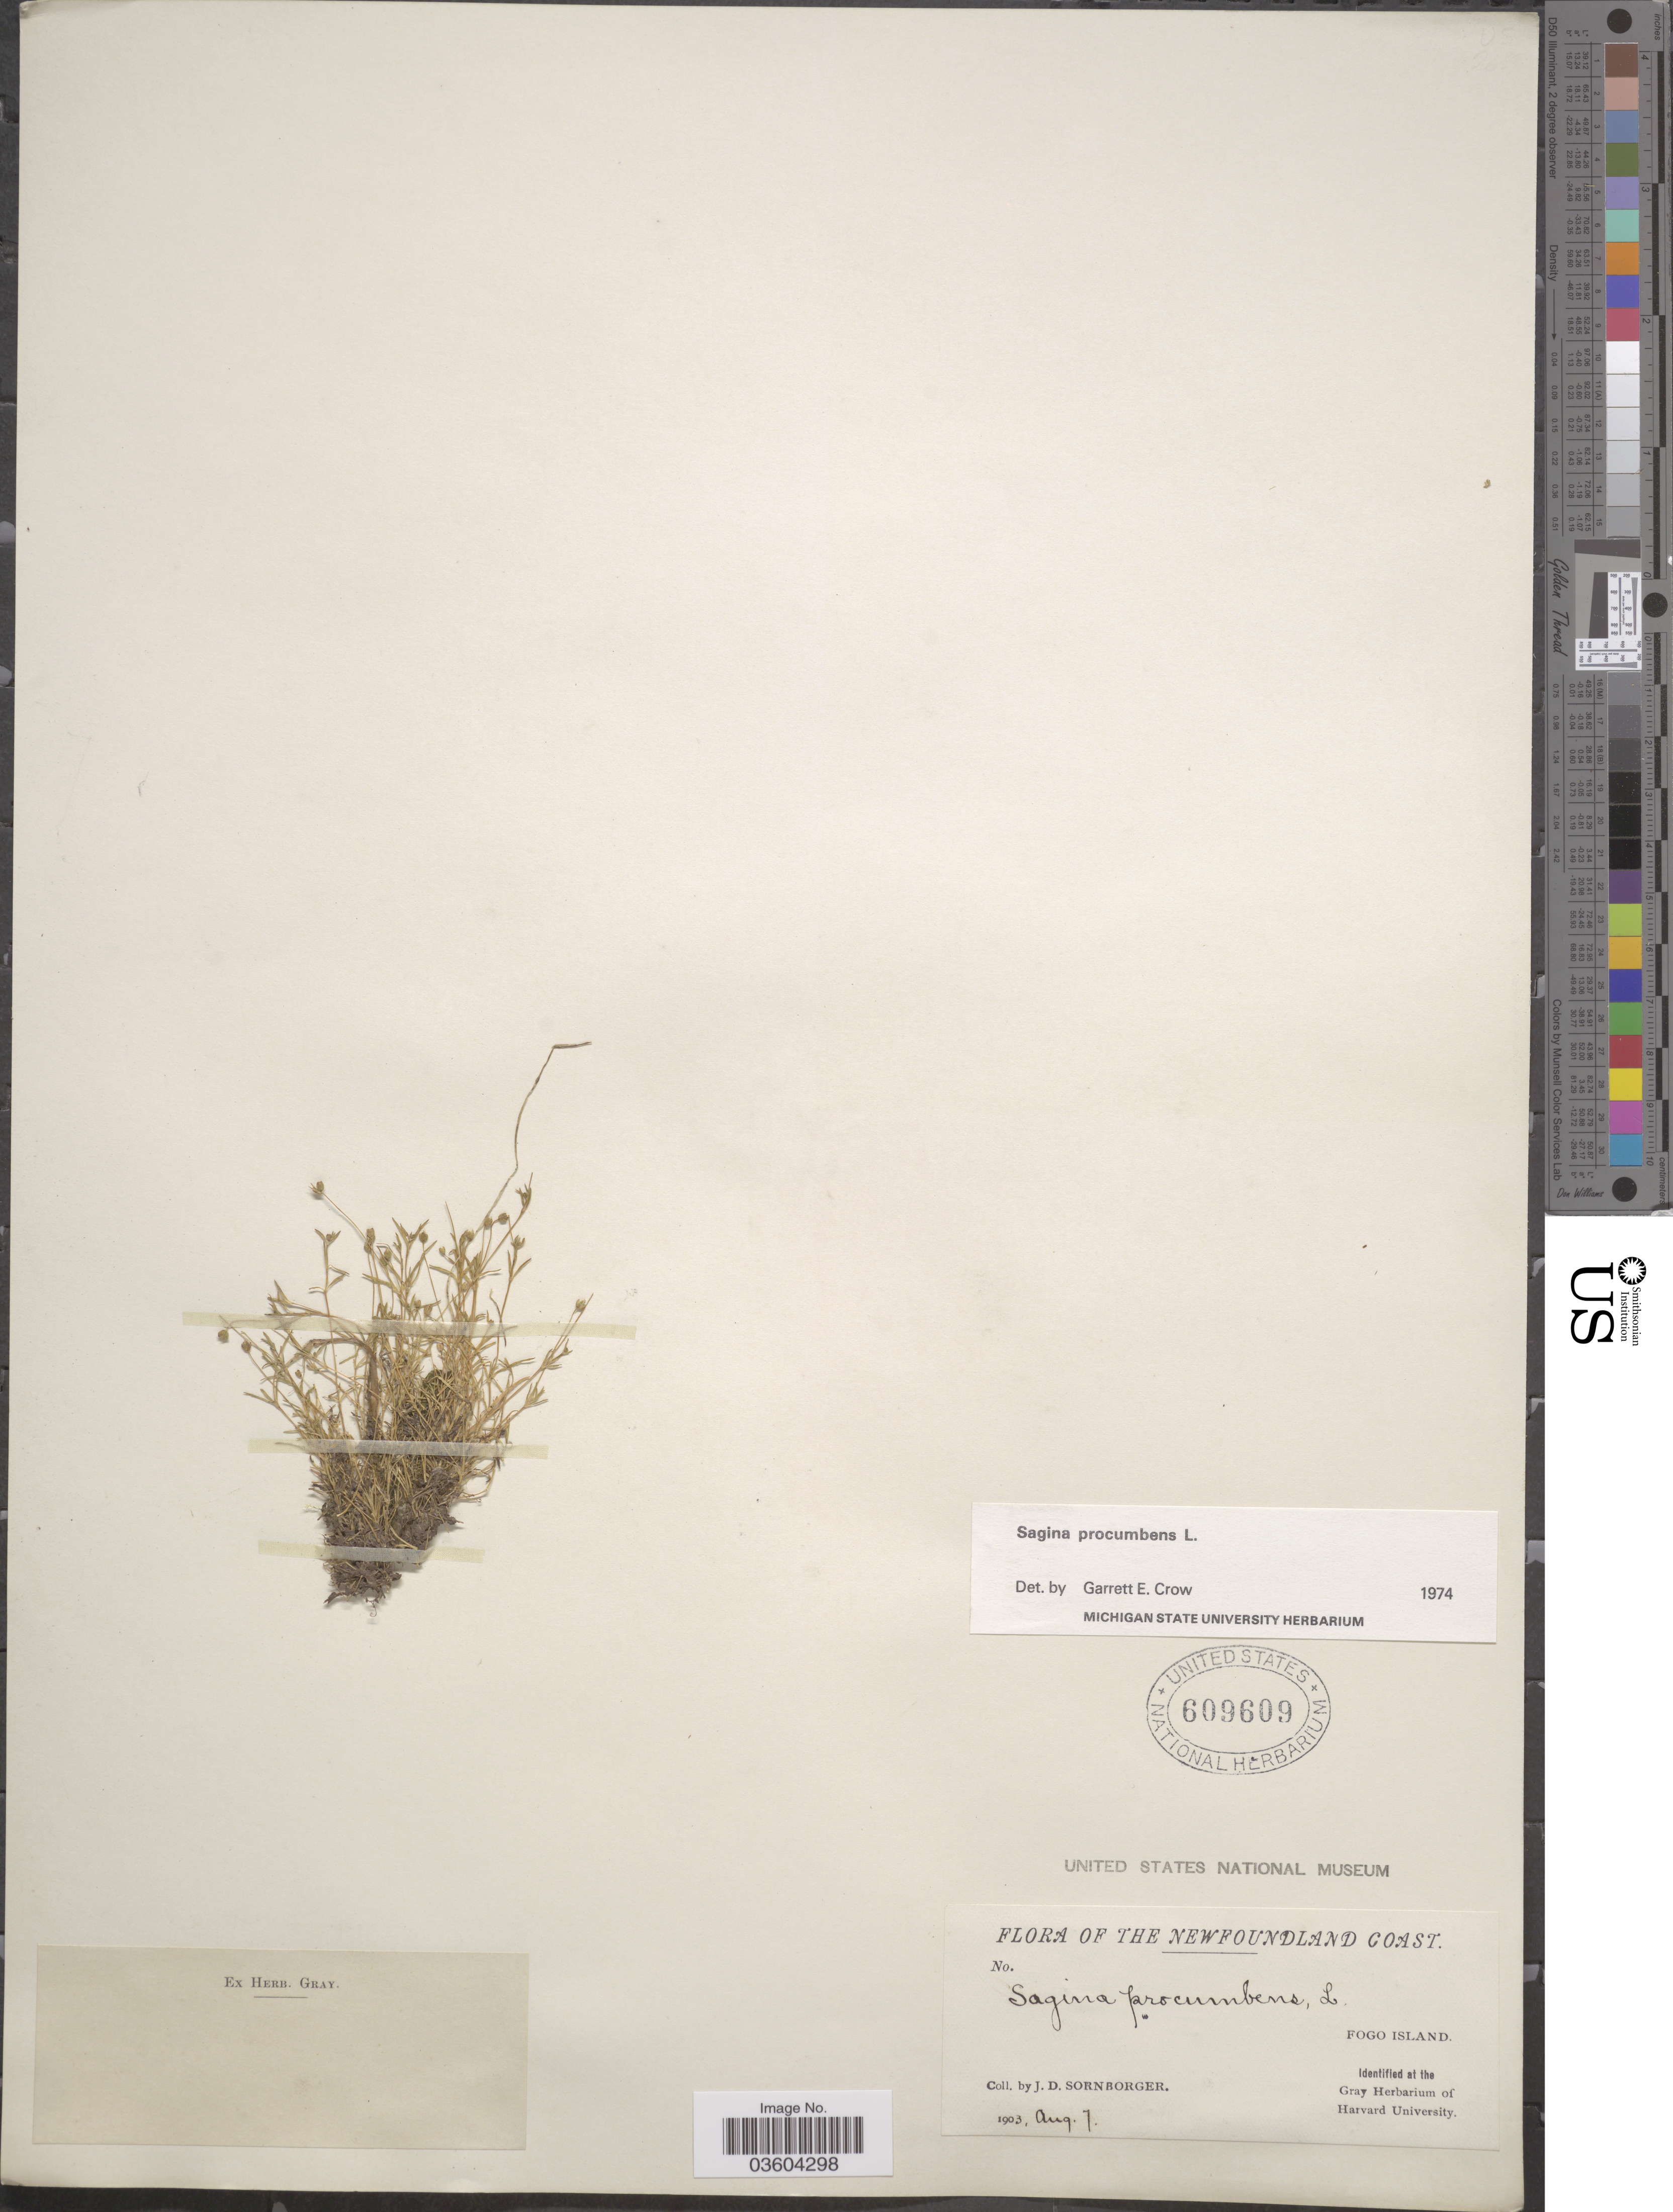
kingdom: Plantae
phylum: Tracheophyta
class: Magnoliopsida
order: Caryophyllales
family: Caryophyllaceae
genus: Sagina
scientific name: Sagina procumbens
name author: L.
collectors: J. Sornborger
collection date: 1903-08-07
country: Canada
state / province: Newfoundland and Labrador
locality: The Newfoundland Coast. Fogo Island.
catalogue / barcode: US 609609